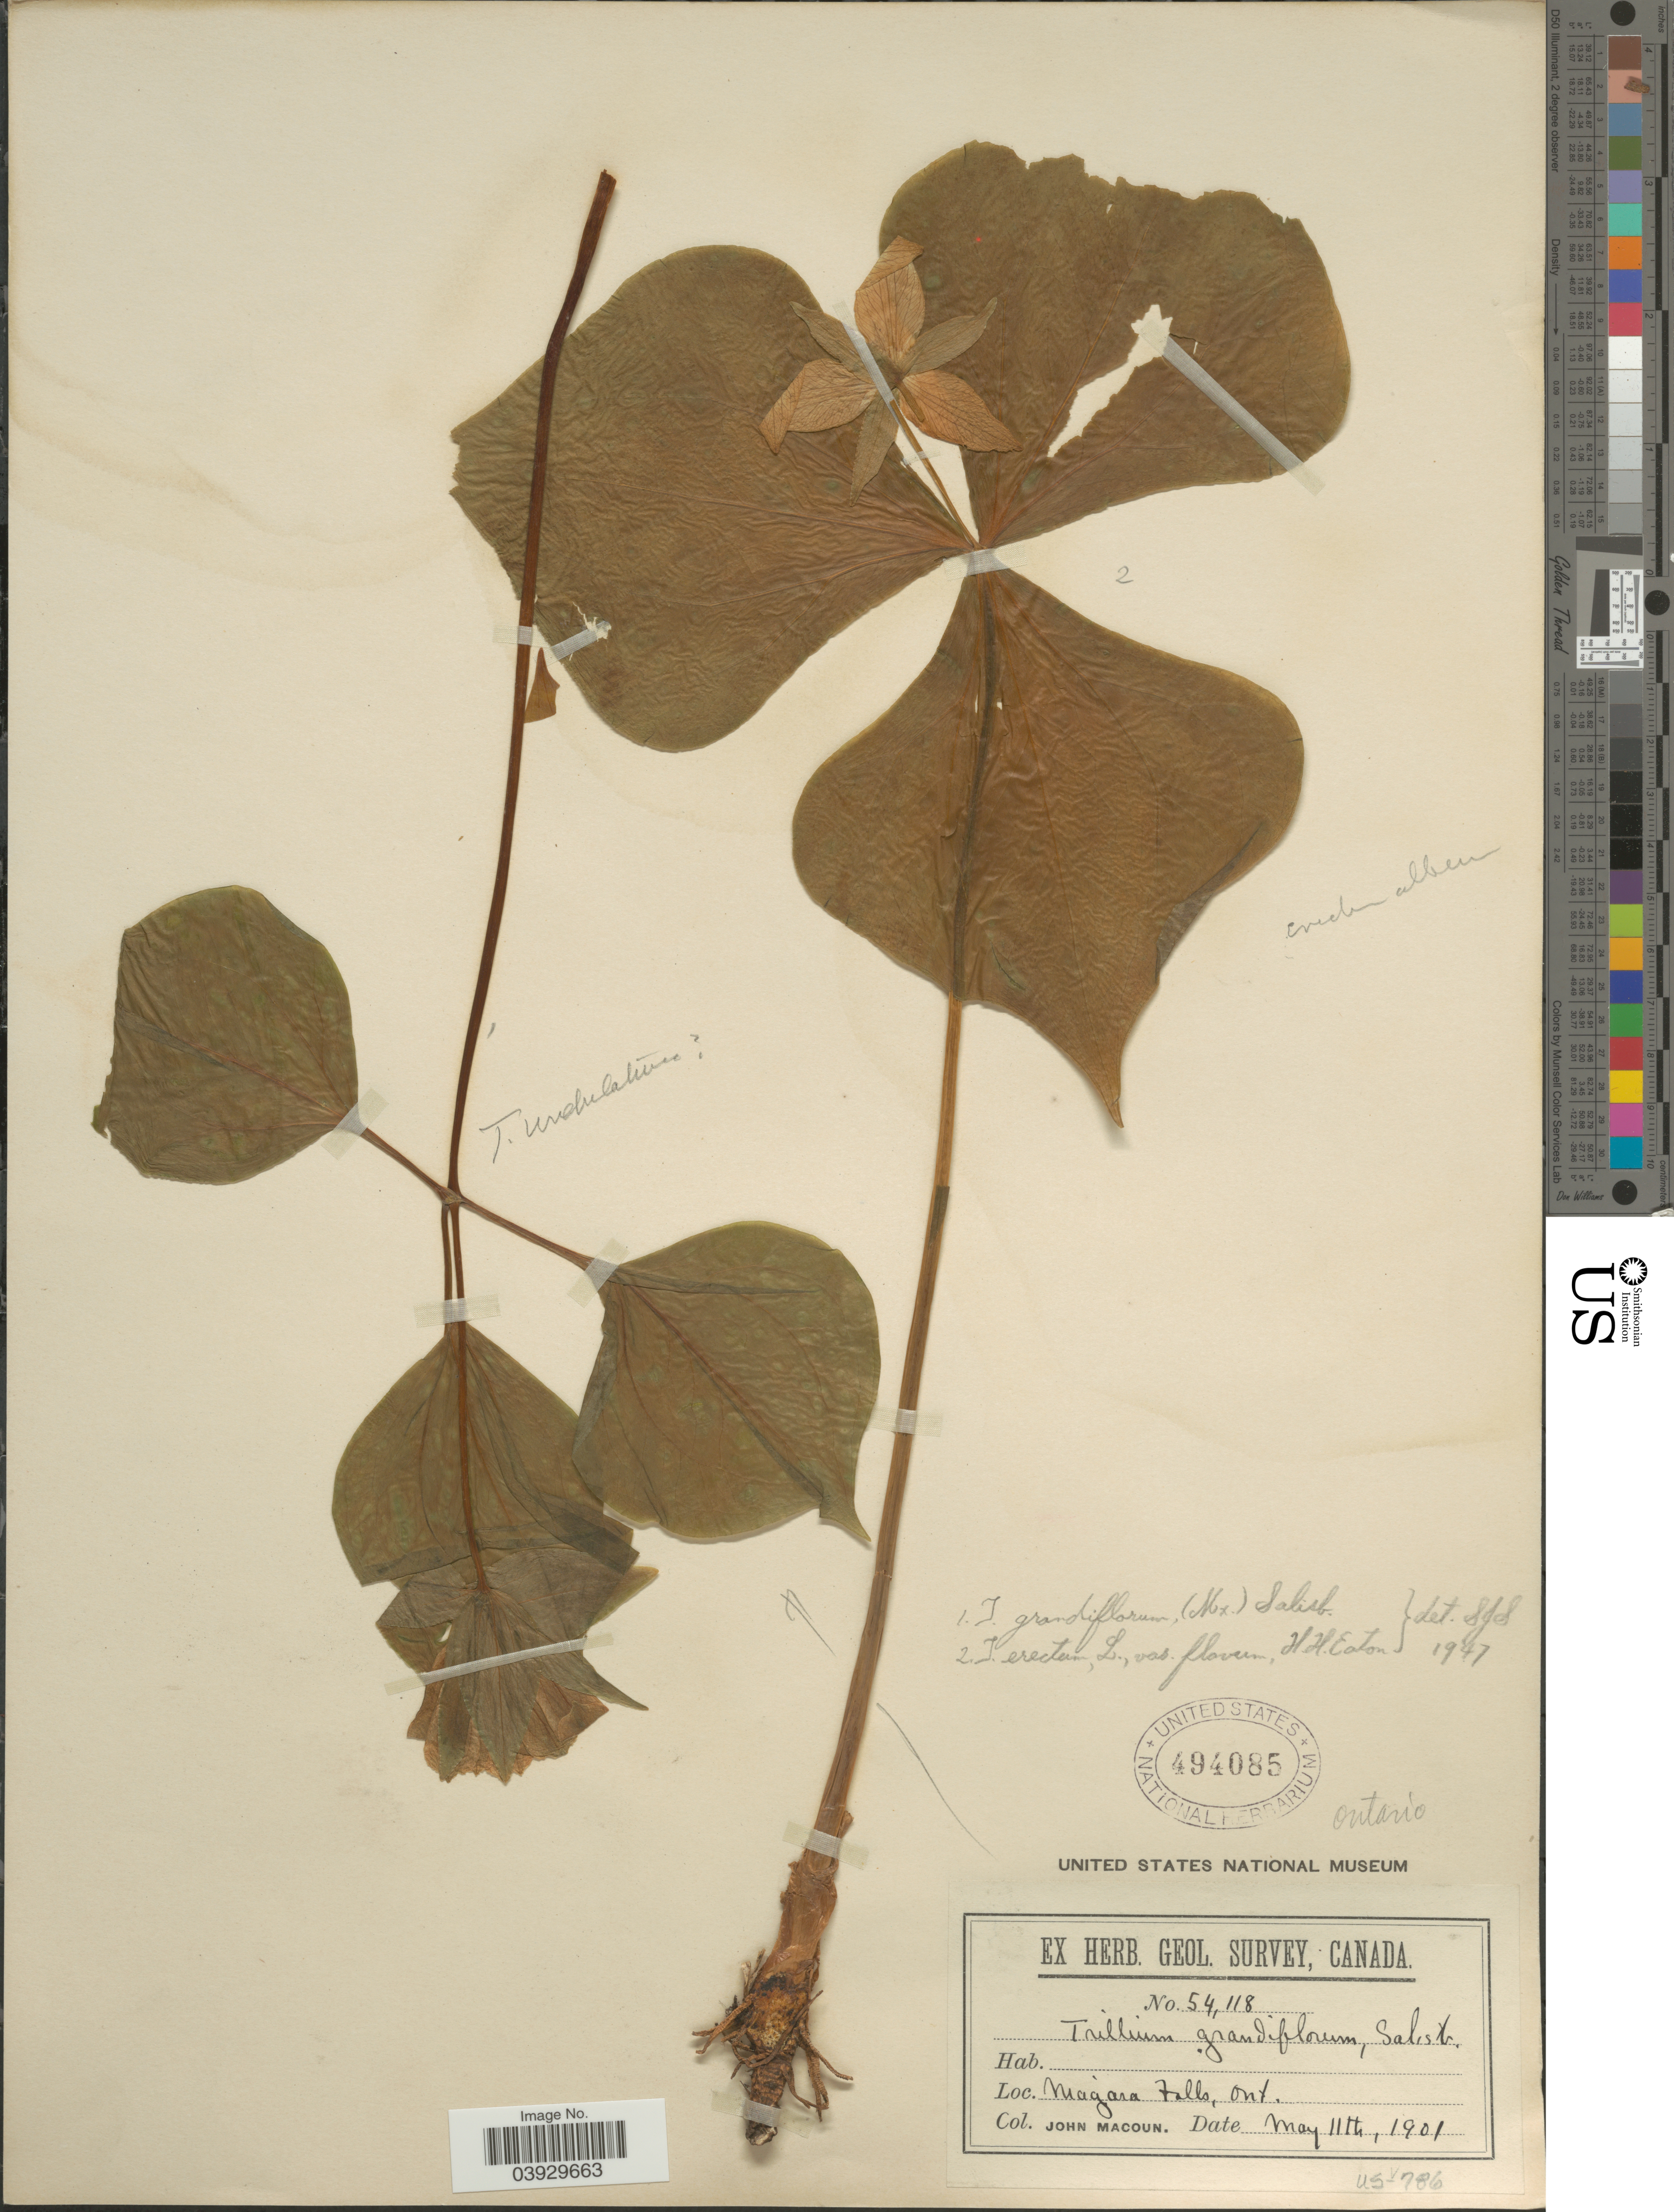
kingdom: Plantae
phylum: Tracheophyta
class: Liliopsida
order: Liliales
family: Melanthiaceae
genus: Trillium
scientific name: Trillium grandiflorum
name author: (Michx.) Salisb.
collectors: J. Macoun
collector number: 54118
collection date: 1901-05-11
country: Canada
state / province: Ontario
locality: Niagara Falls.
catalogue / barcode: US 494085